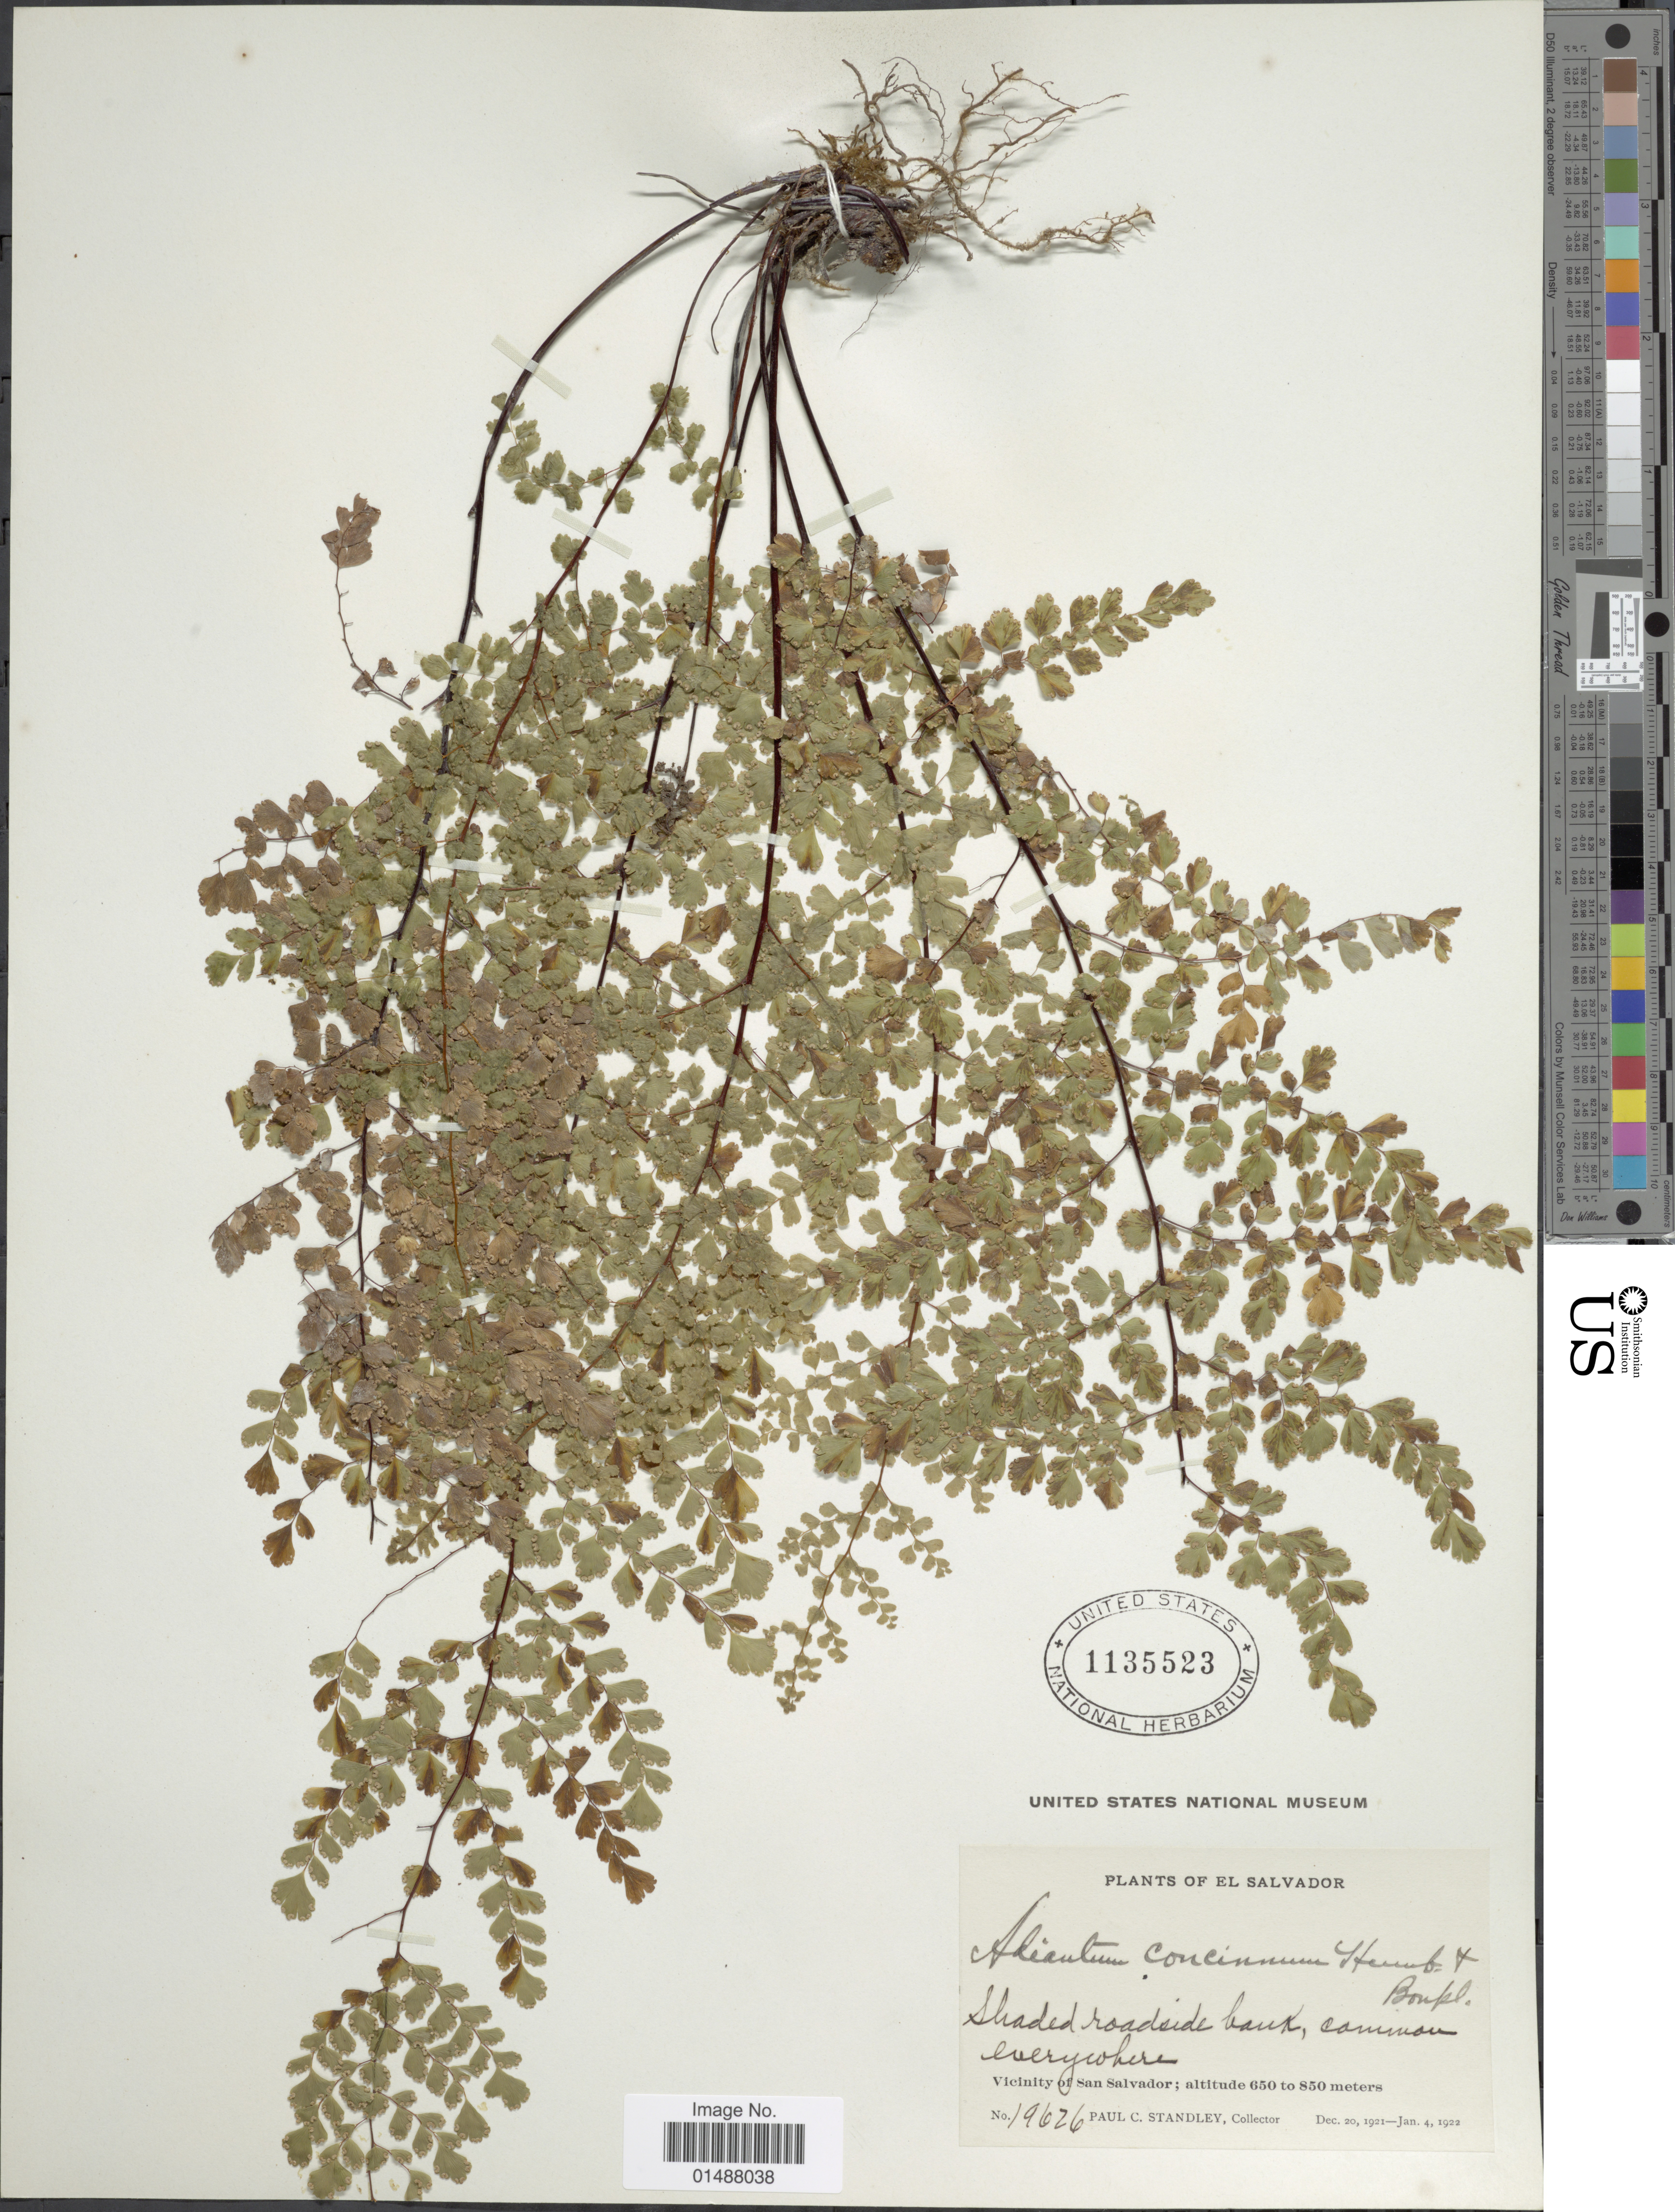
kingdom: Plantae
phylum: Tracheophyta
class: Polypodiopsida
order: Polypodiales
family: Pteridaceae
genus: Adiantum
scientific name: Adiantum concinnum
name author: Humb. & Bonpl. ex Willd.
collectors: P. C. Standley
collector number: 19626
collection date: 1921-12-20/1922-01-04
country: Bahamas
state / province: San Salvador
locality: Vicinity of San Salvador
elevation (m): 650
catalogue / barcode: US 1135523